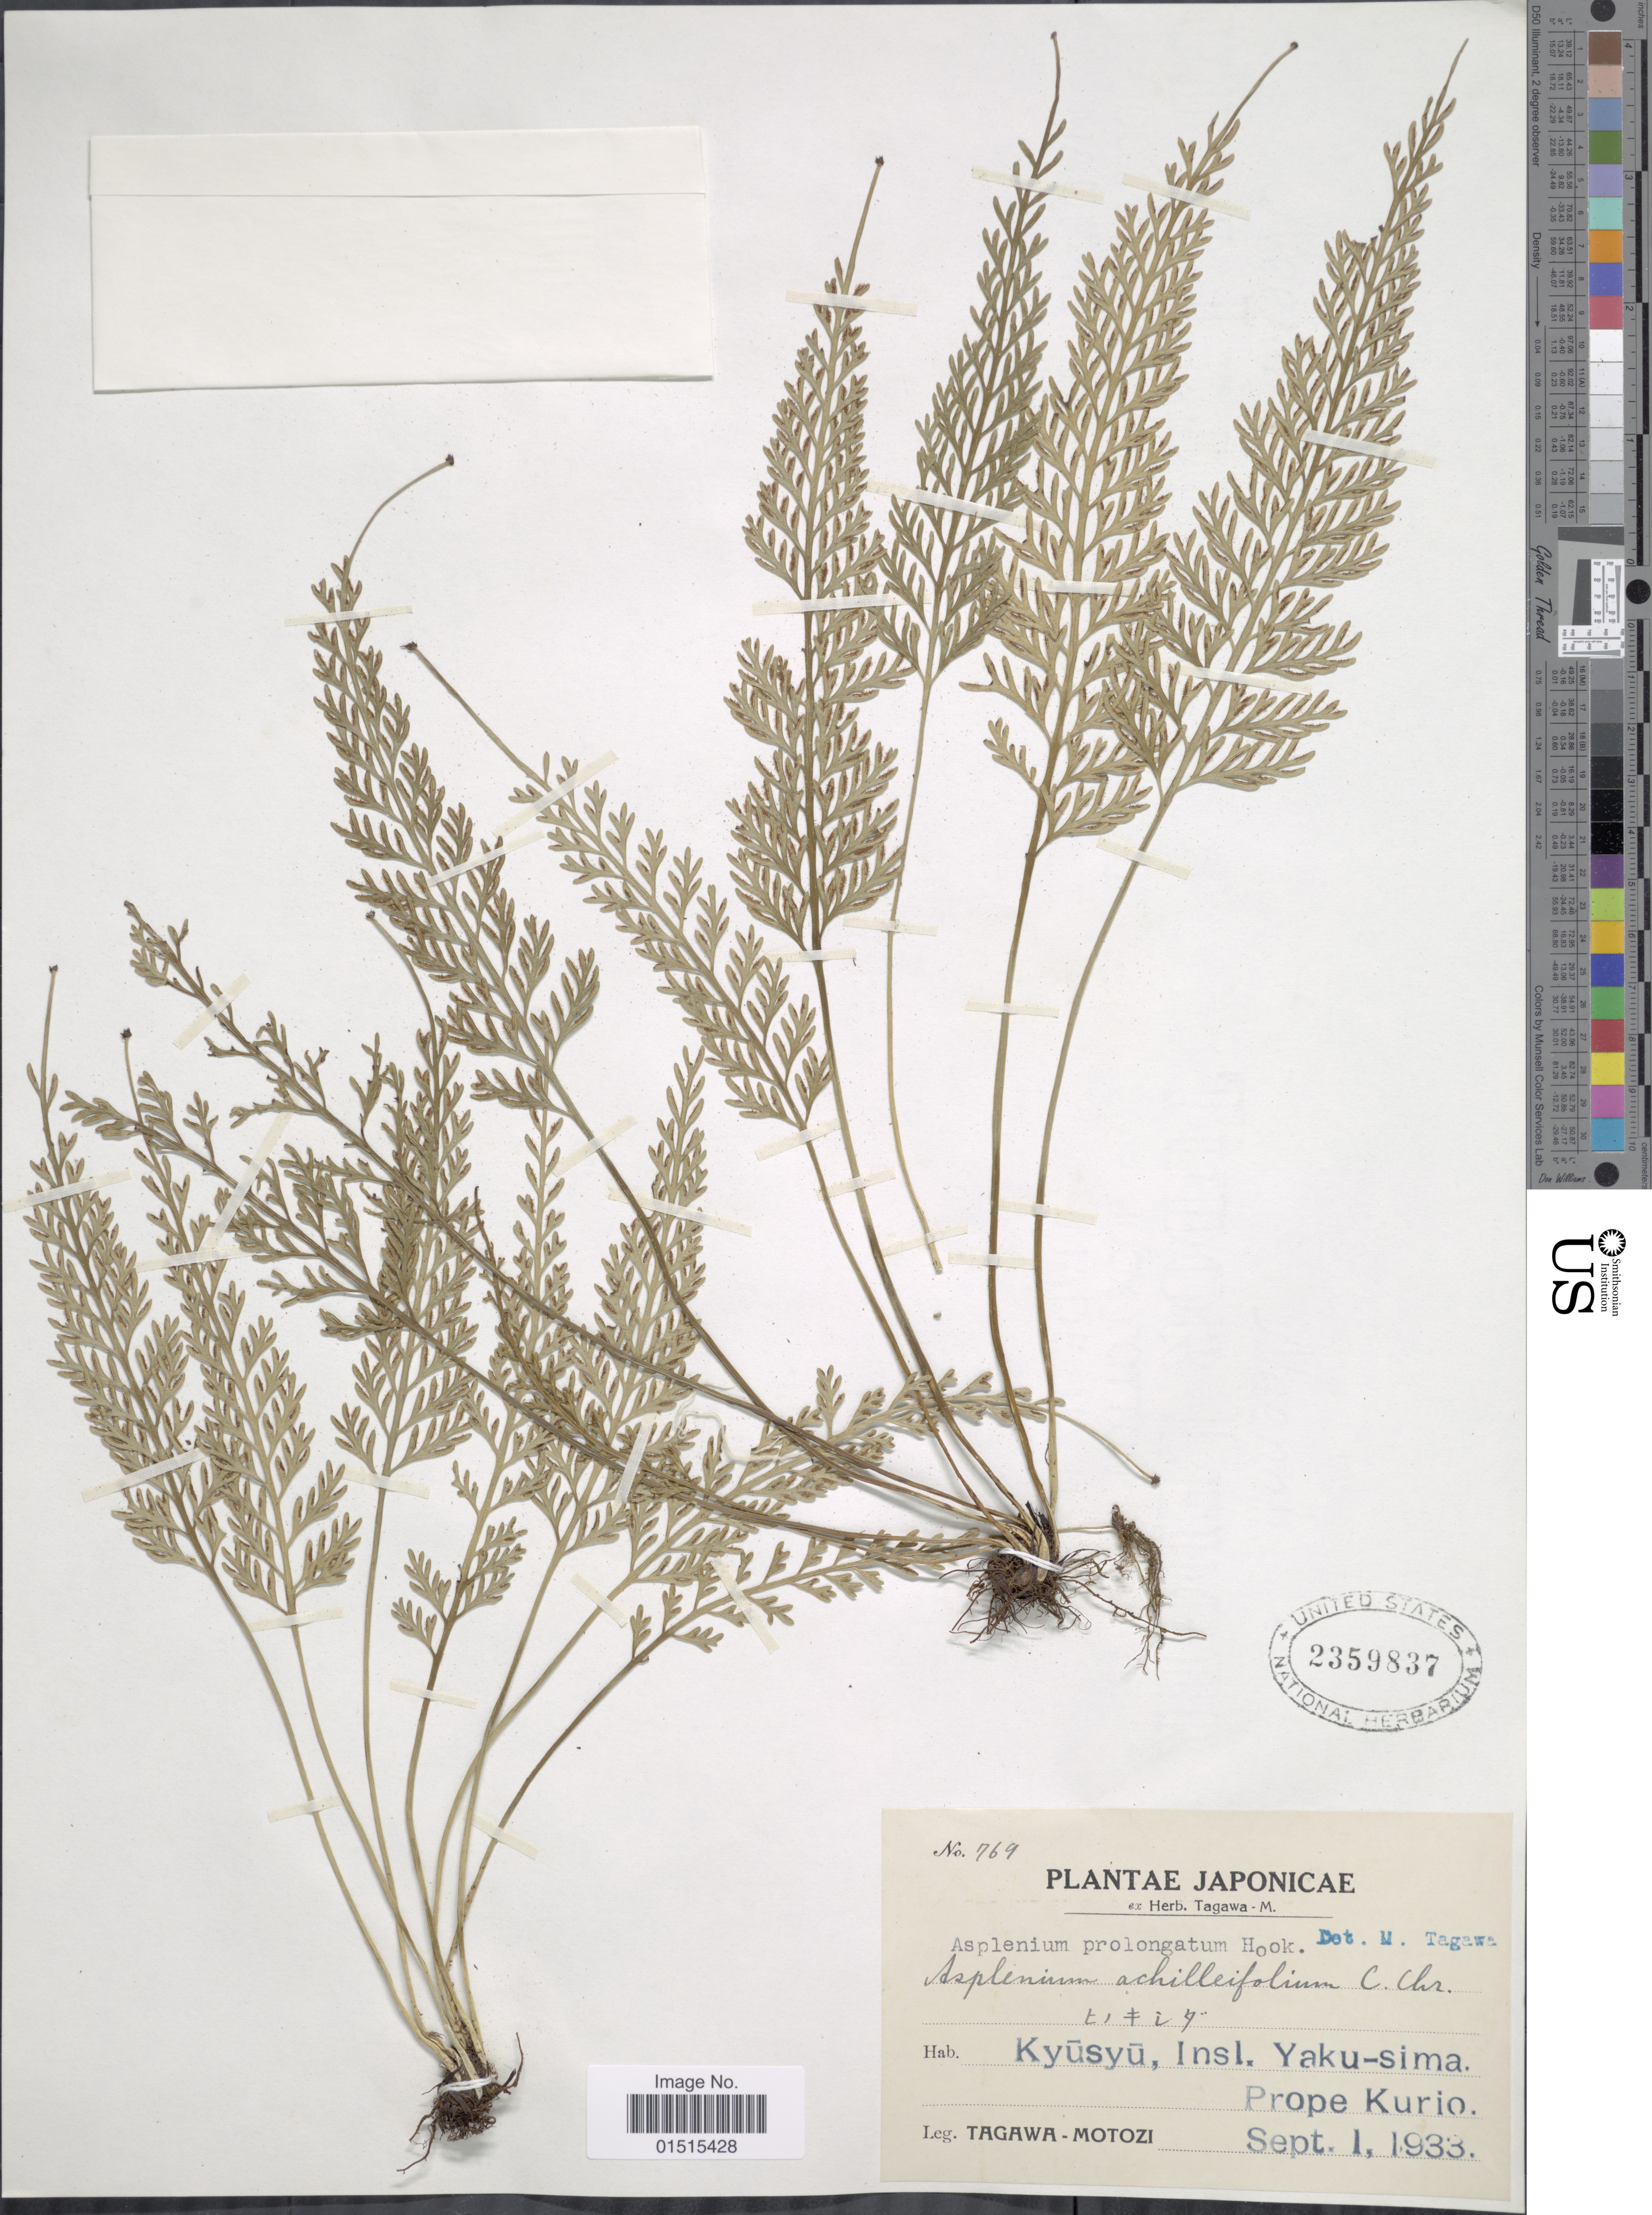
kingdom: Plantae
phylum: Tracheophyta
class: Polypodiopsida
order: Polypodiales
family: Aspleniaceae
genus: Asplenium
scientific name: Asplenium prolongatum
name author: Hook.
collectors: M. Tagawa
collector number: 769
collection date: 1933-09-01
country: Japan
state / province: Kagosima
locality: Kyusyu, Insl. Yaku-sima, Prope Kurio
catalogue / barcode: US 2359837